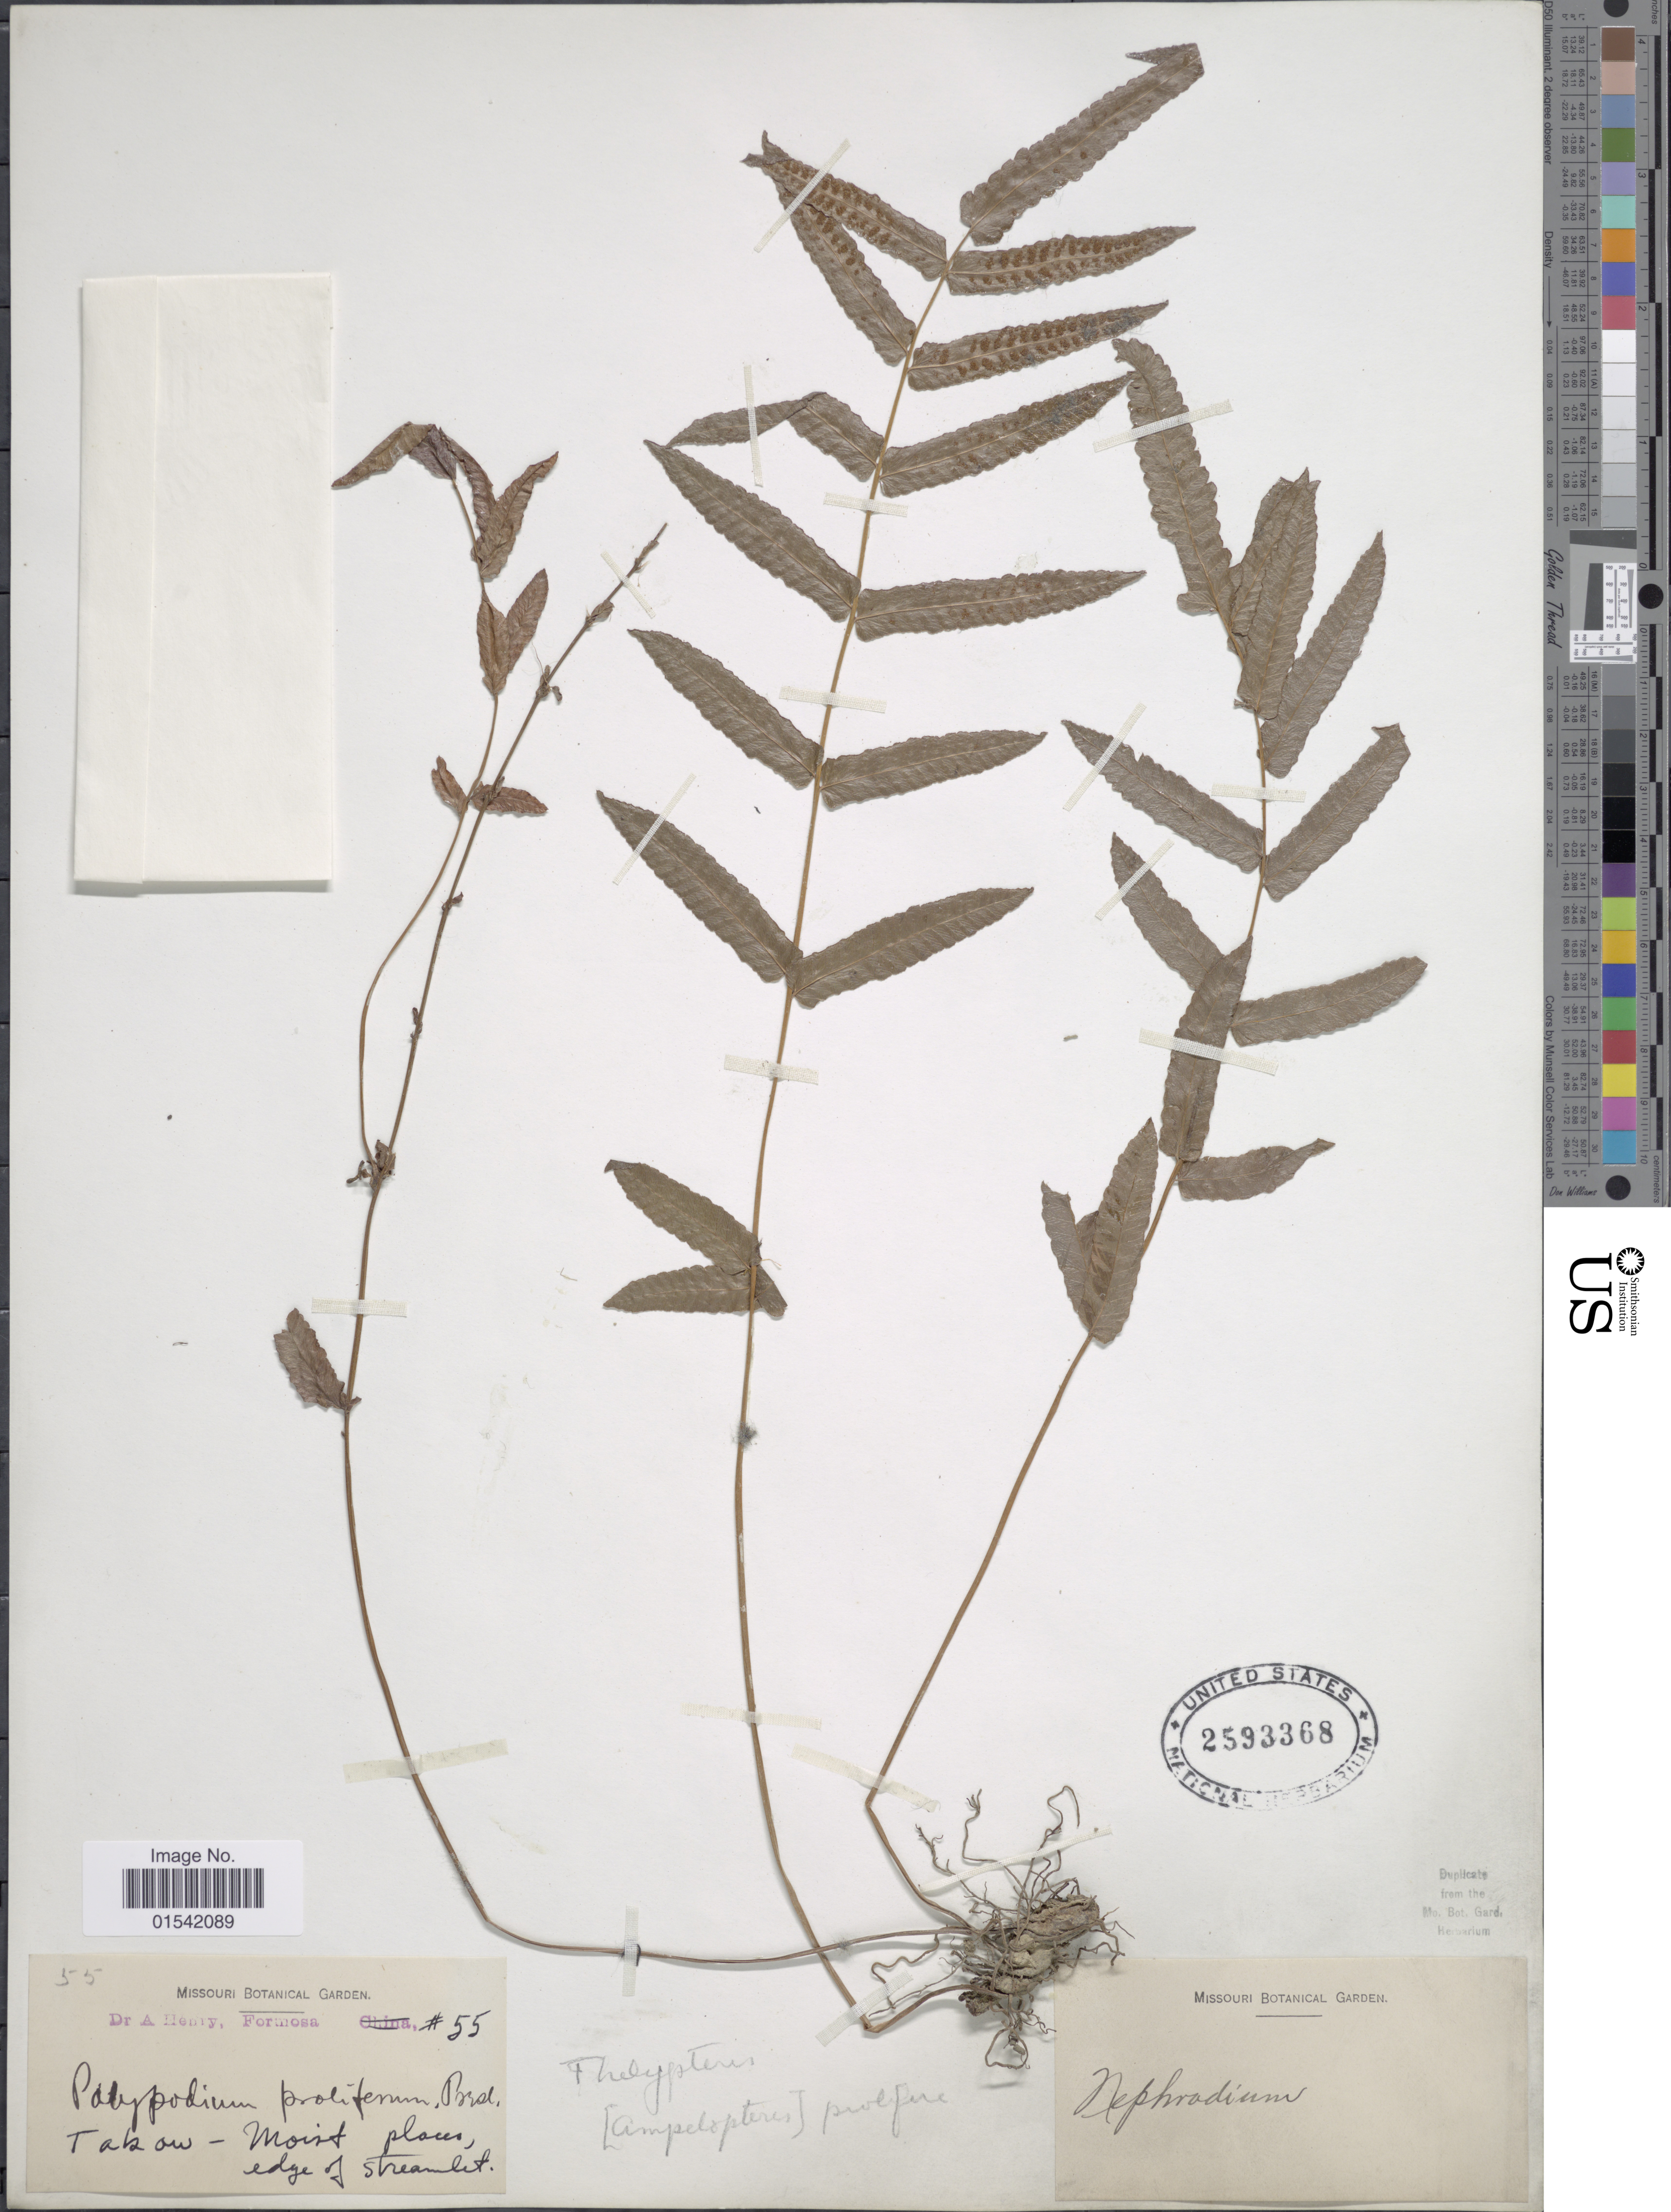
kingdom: Plantae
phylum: Tracheophyta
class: Polypodiopsida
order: Polypodiales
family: Thelypteridaceae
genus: Ampelopteris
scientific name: Ampelopteris prolifera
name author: (Retz.) Copel.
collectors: A. Henry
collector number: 55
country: Taiwan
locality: Formosa, Takow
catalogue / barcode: US 2593368